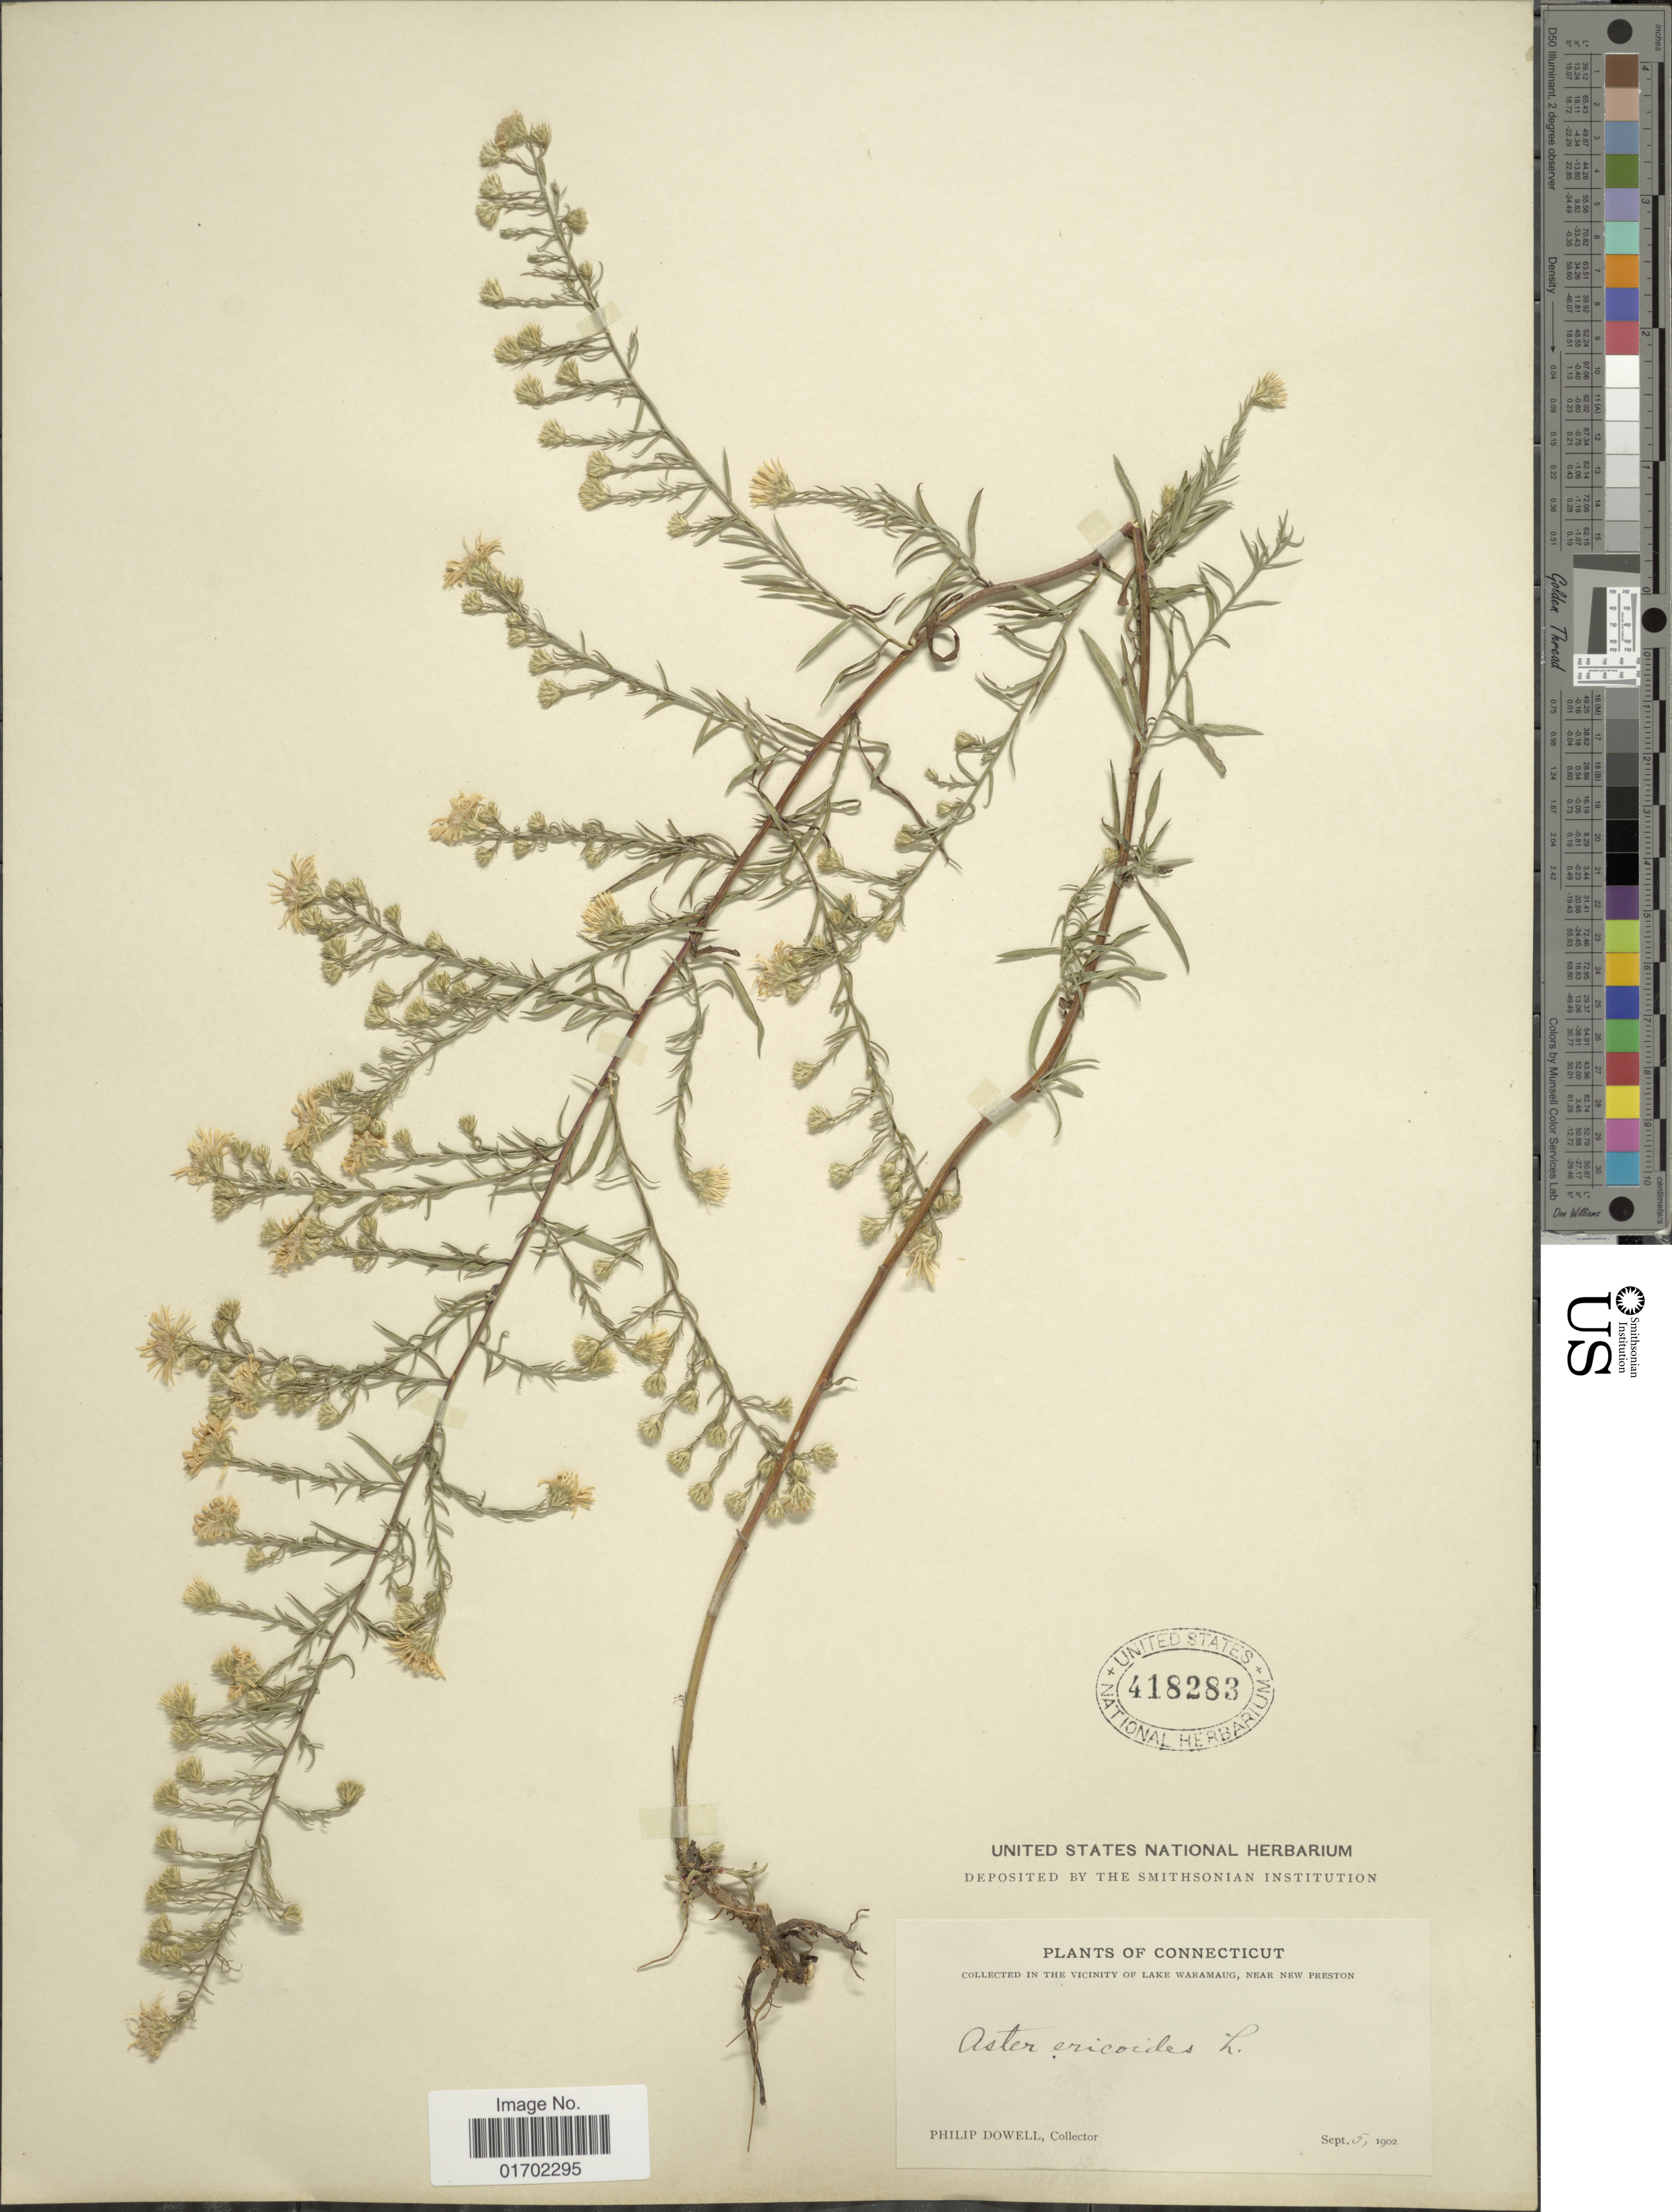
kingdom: Plantae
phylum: Tracheophyta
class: Magnoliopsida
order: Asterales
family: Asteraceae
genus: Symphyotrichum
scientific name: Symphyotrichum pilosum var. pilosum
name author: (Willd.) G.L. Nesom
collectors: P. Dowell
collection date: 1902-09-05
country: United States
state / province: Connecticut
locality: Vicinity of Lake Waramaug, near New Preston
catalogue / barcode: US 418283